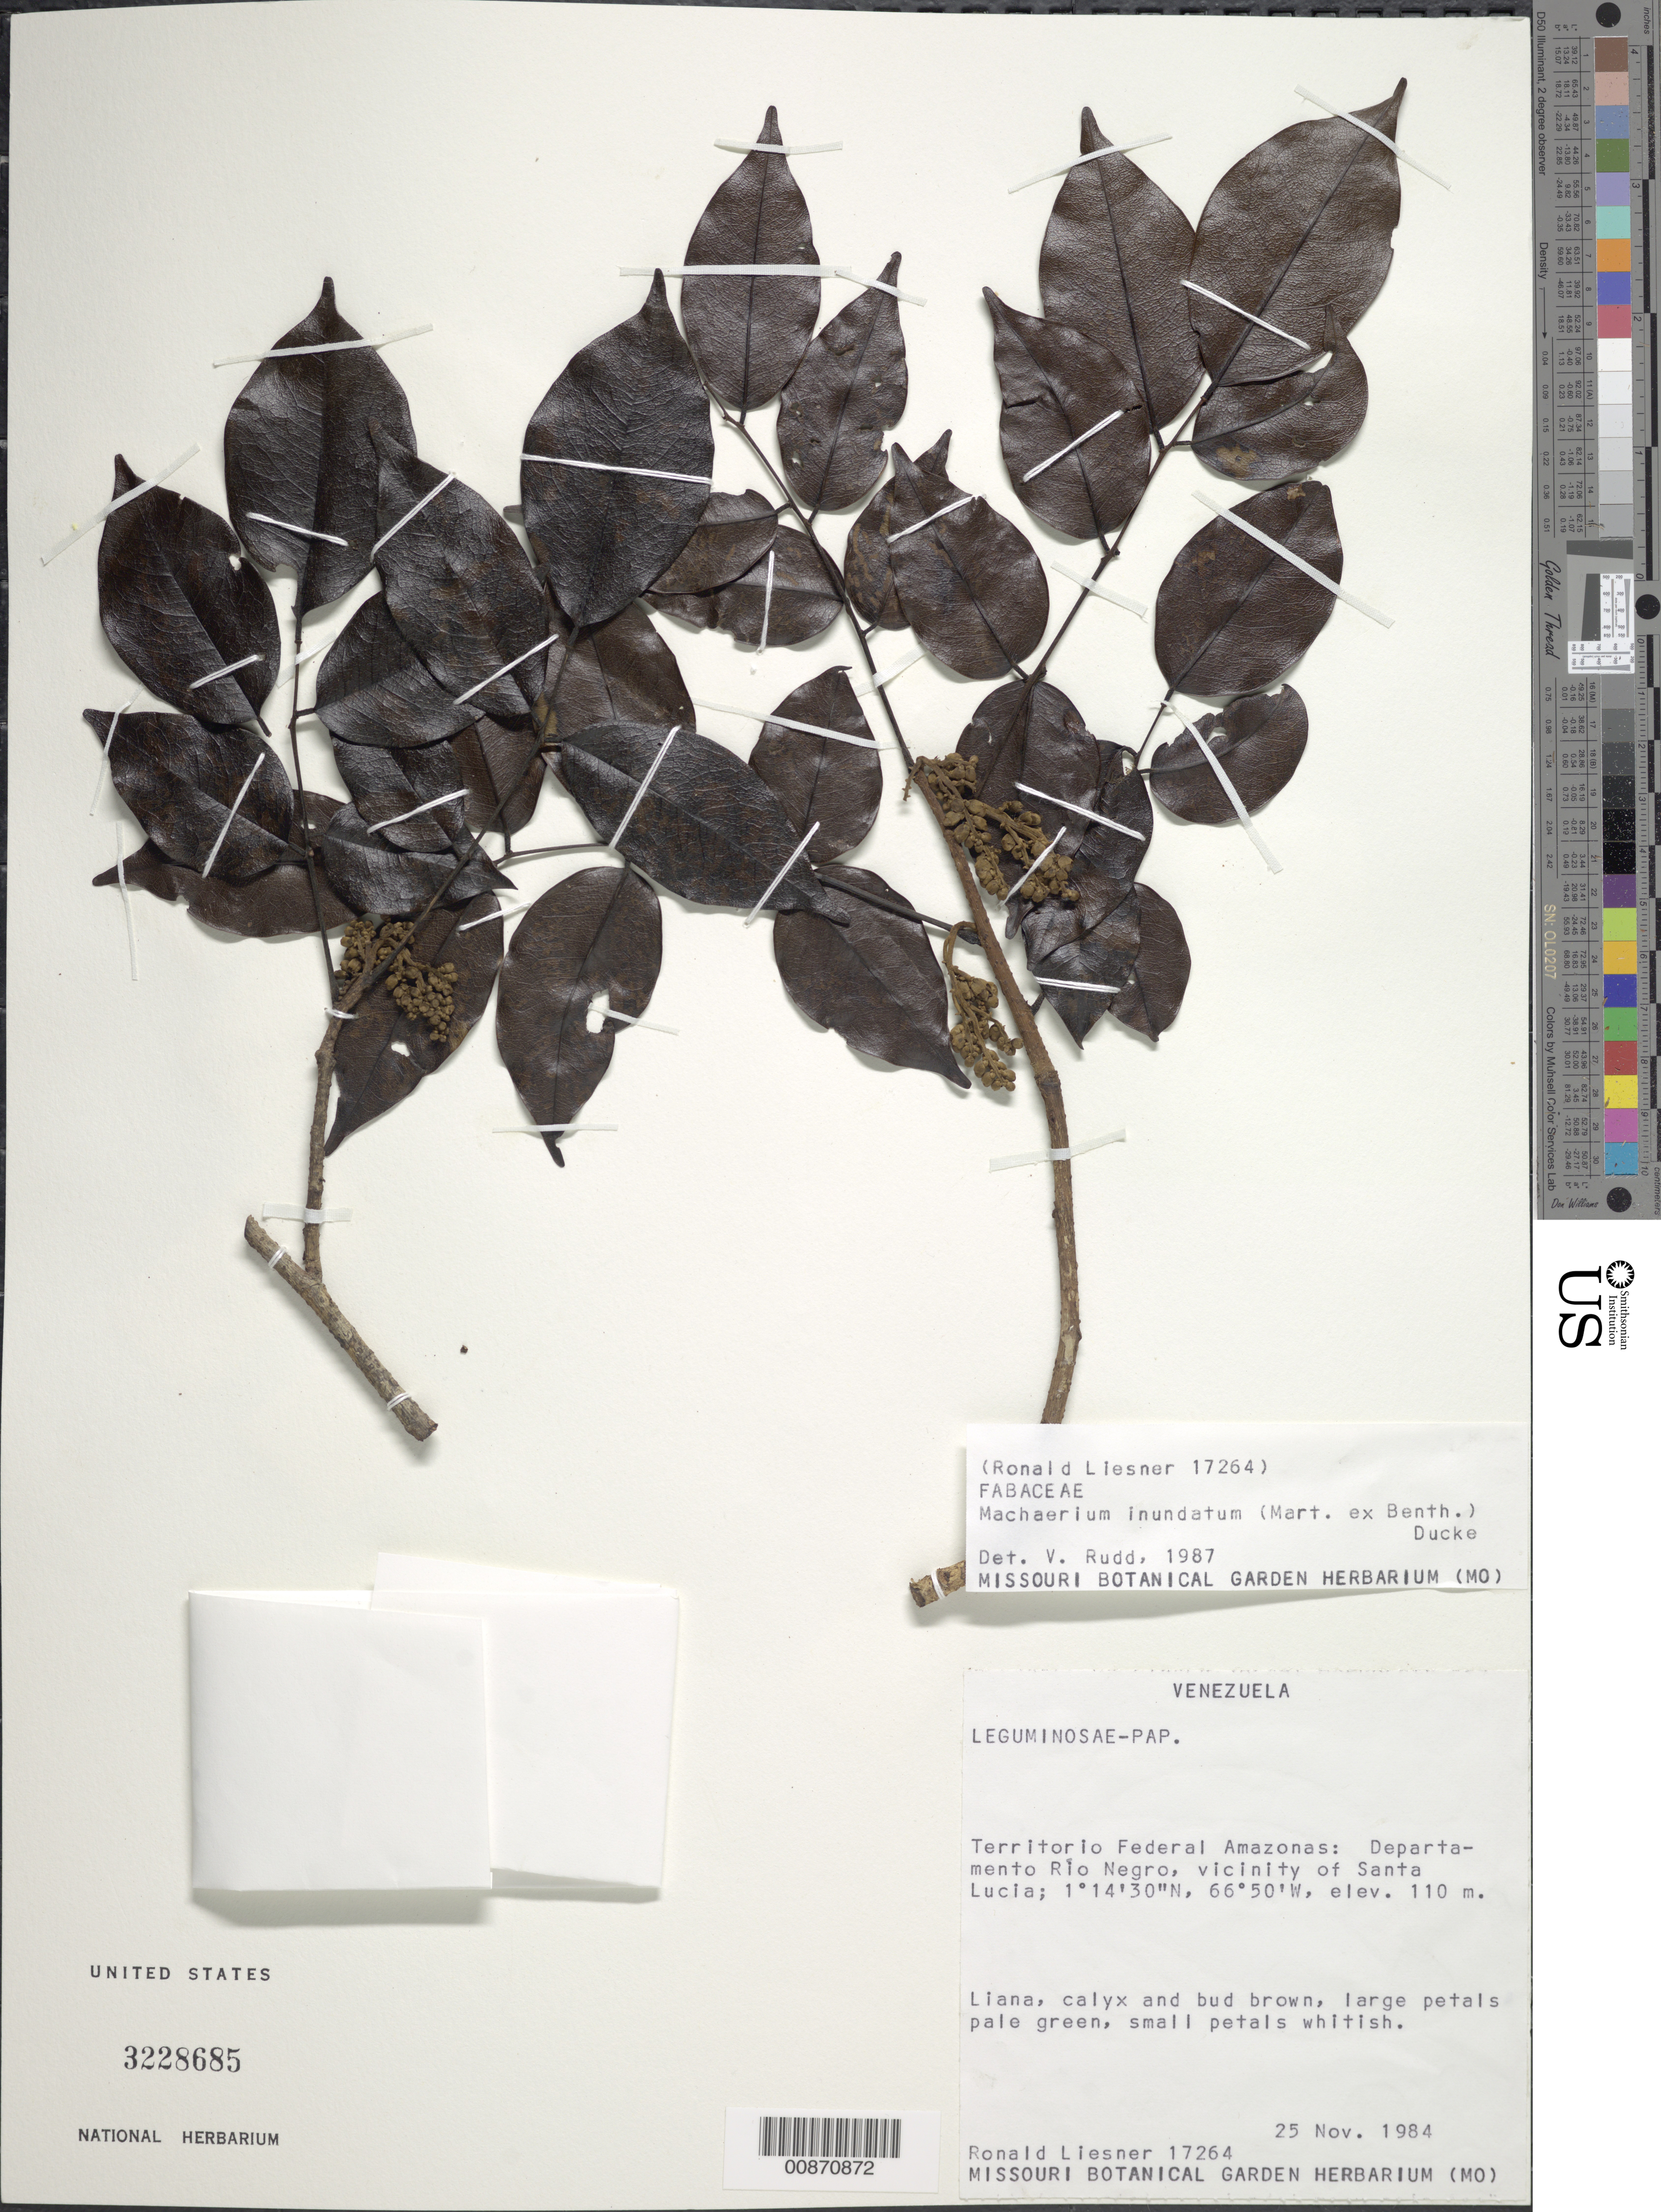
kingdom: Plantae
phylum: Tracheophyta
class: Magnoliopsida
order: Fabales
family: Fabaceae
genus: Machaerium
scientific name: Machaerium inundatum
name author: (Mart. ex Benth.) Ducke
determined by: Rudd, V. E.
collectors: R. L. Liesner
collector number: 17264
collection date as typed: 25-Nov-84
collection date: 1984-11-25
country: Venezuela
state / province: Amazonas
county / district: Río Negro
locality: Santa Lucia, vic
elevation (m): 110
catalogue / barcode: US 3228685